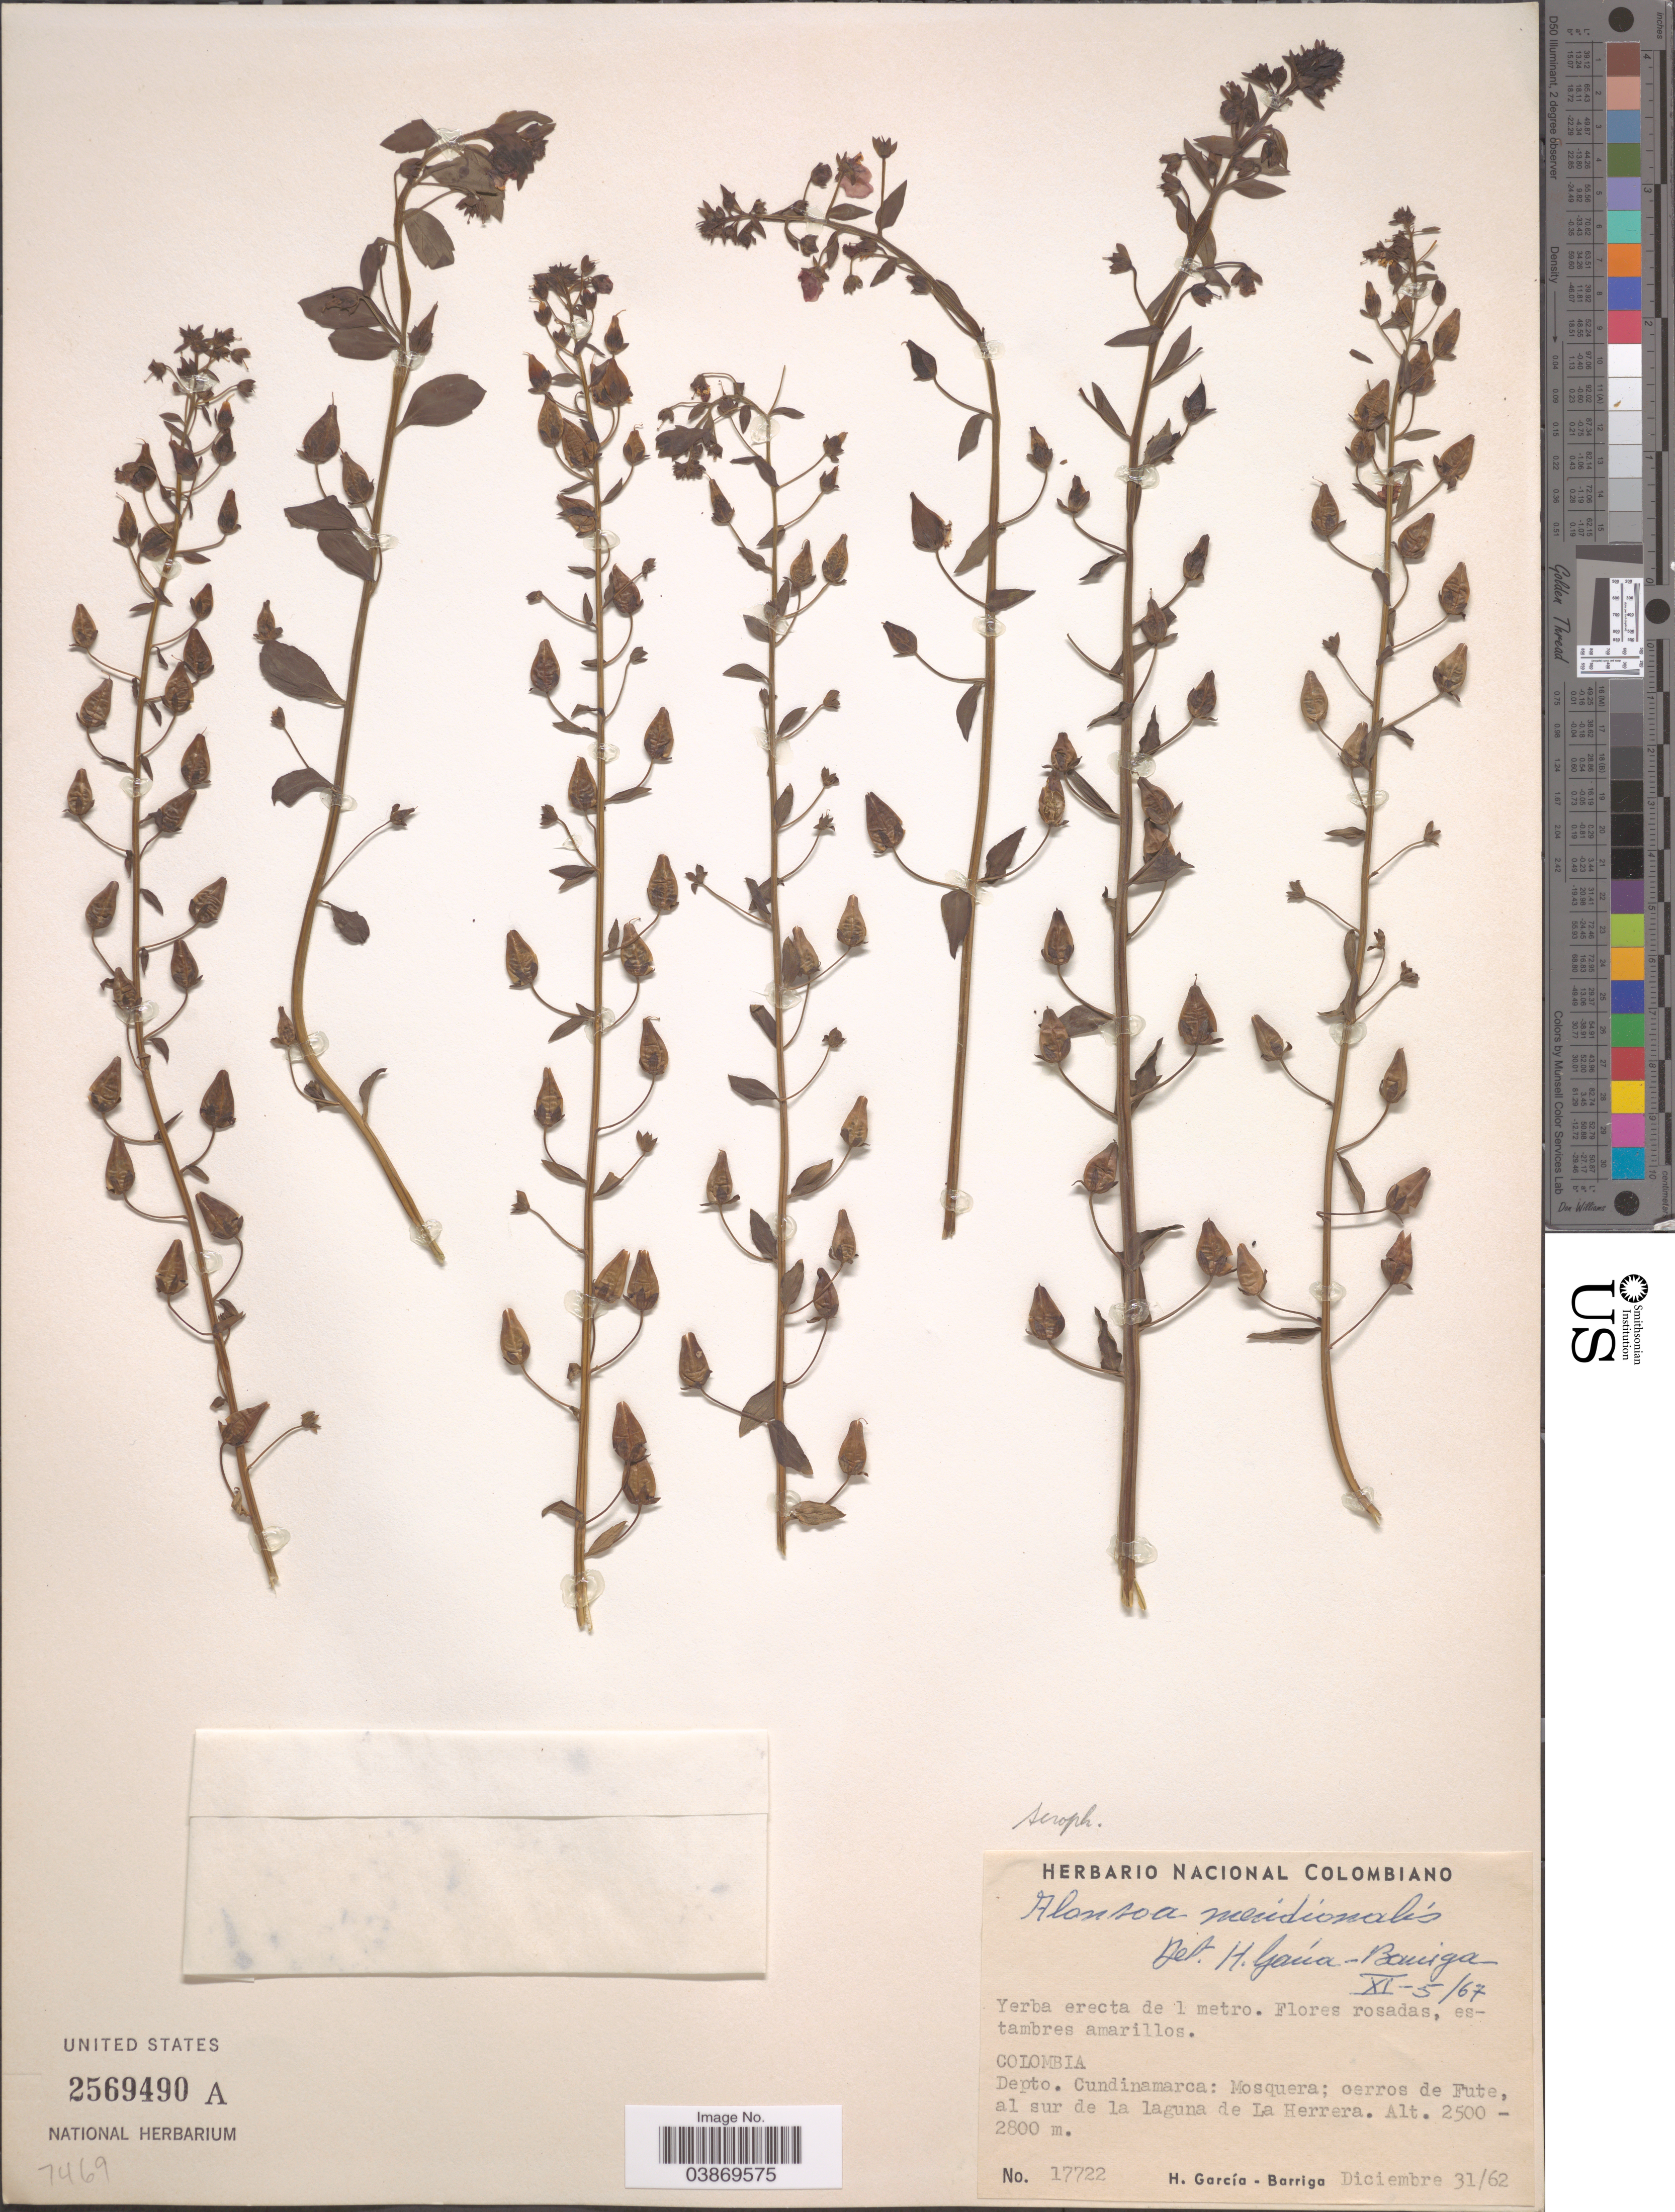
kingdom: Plantae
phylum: Tracheophyta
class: Magnoliopsida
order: Lamiales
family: Scrophulariaceae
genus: Alonsoa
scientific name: Alonsoa meridionalis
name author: (L. f.) Kuntze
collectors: H. García Barriga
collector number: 17722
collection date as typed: Transcribed d/m/y: 31/12/62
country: Colombia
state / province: Cundinamarca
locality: Depto. Cundinamarca: Mosquera; cerros de Fute, al sur de la laguna de La Herrera.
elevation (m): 2500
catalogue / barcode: US 2569490A